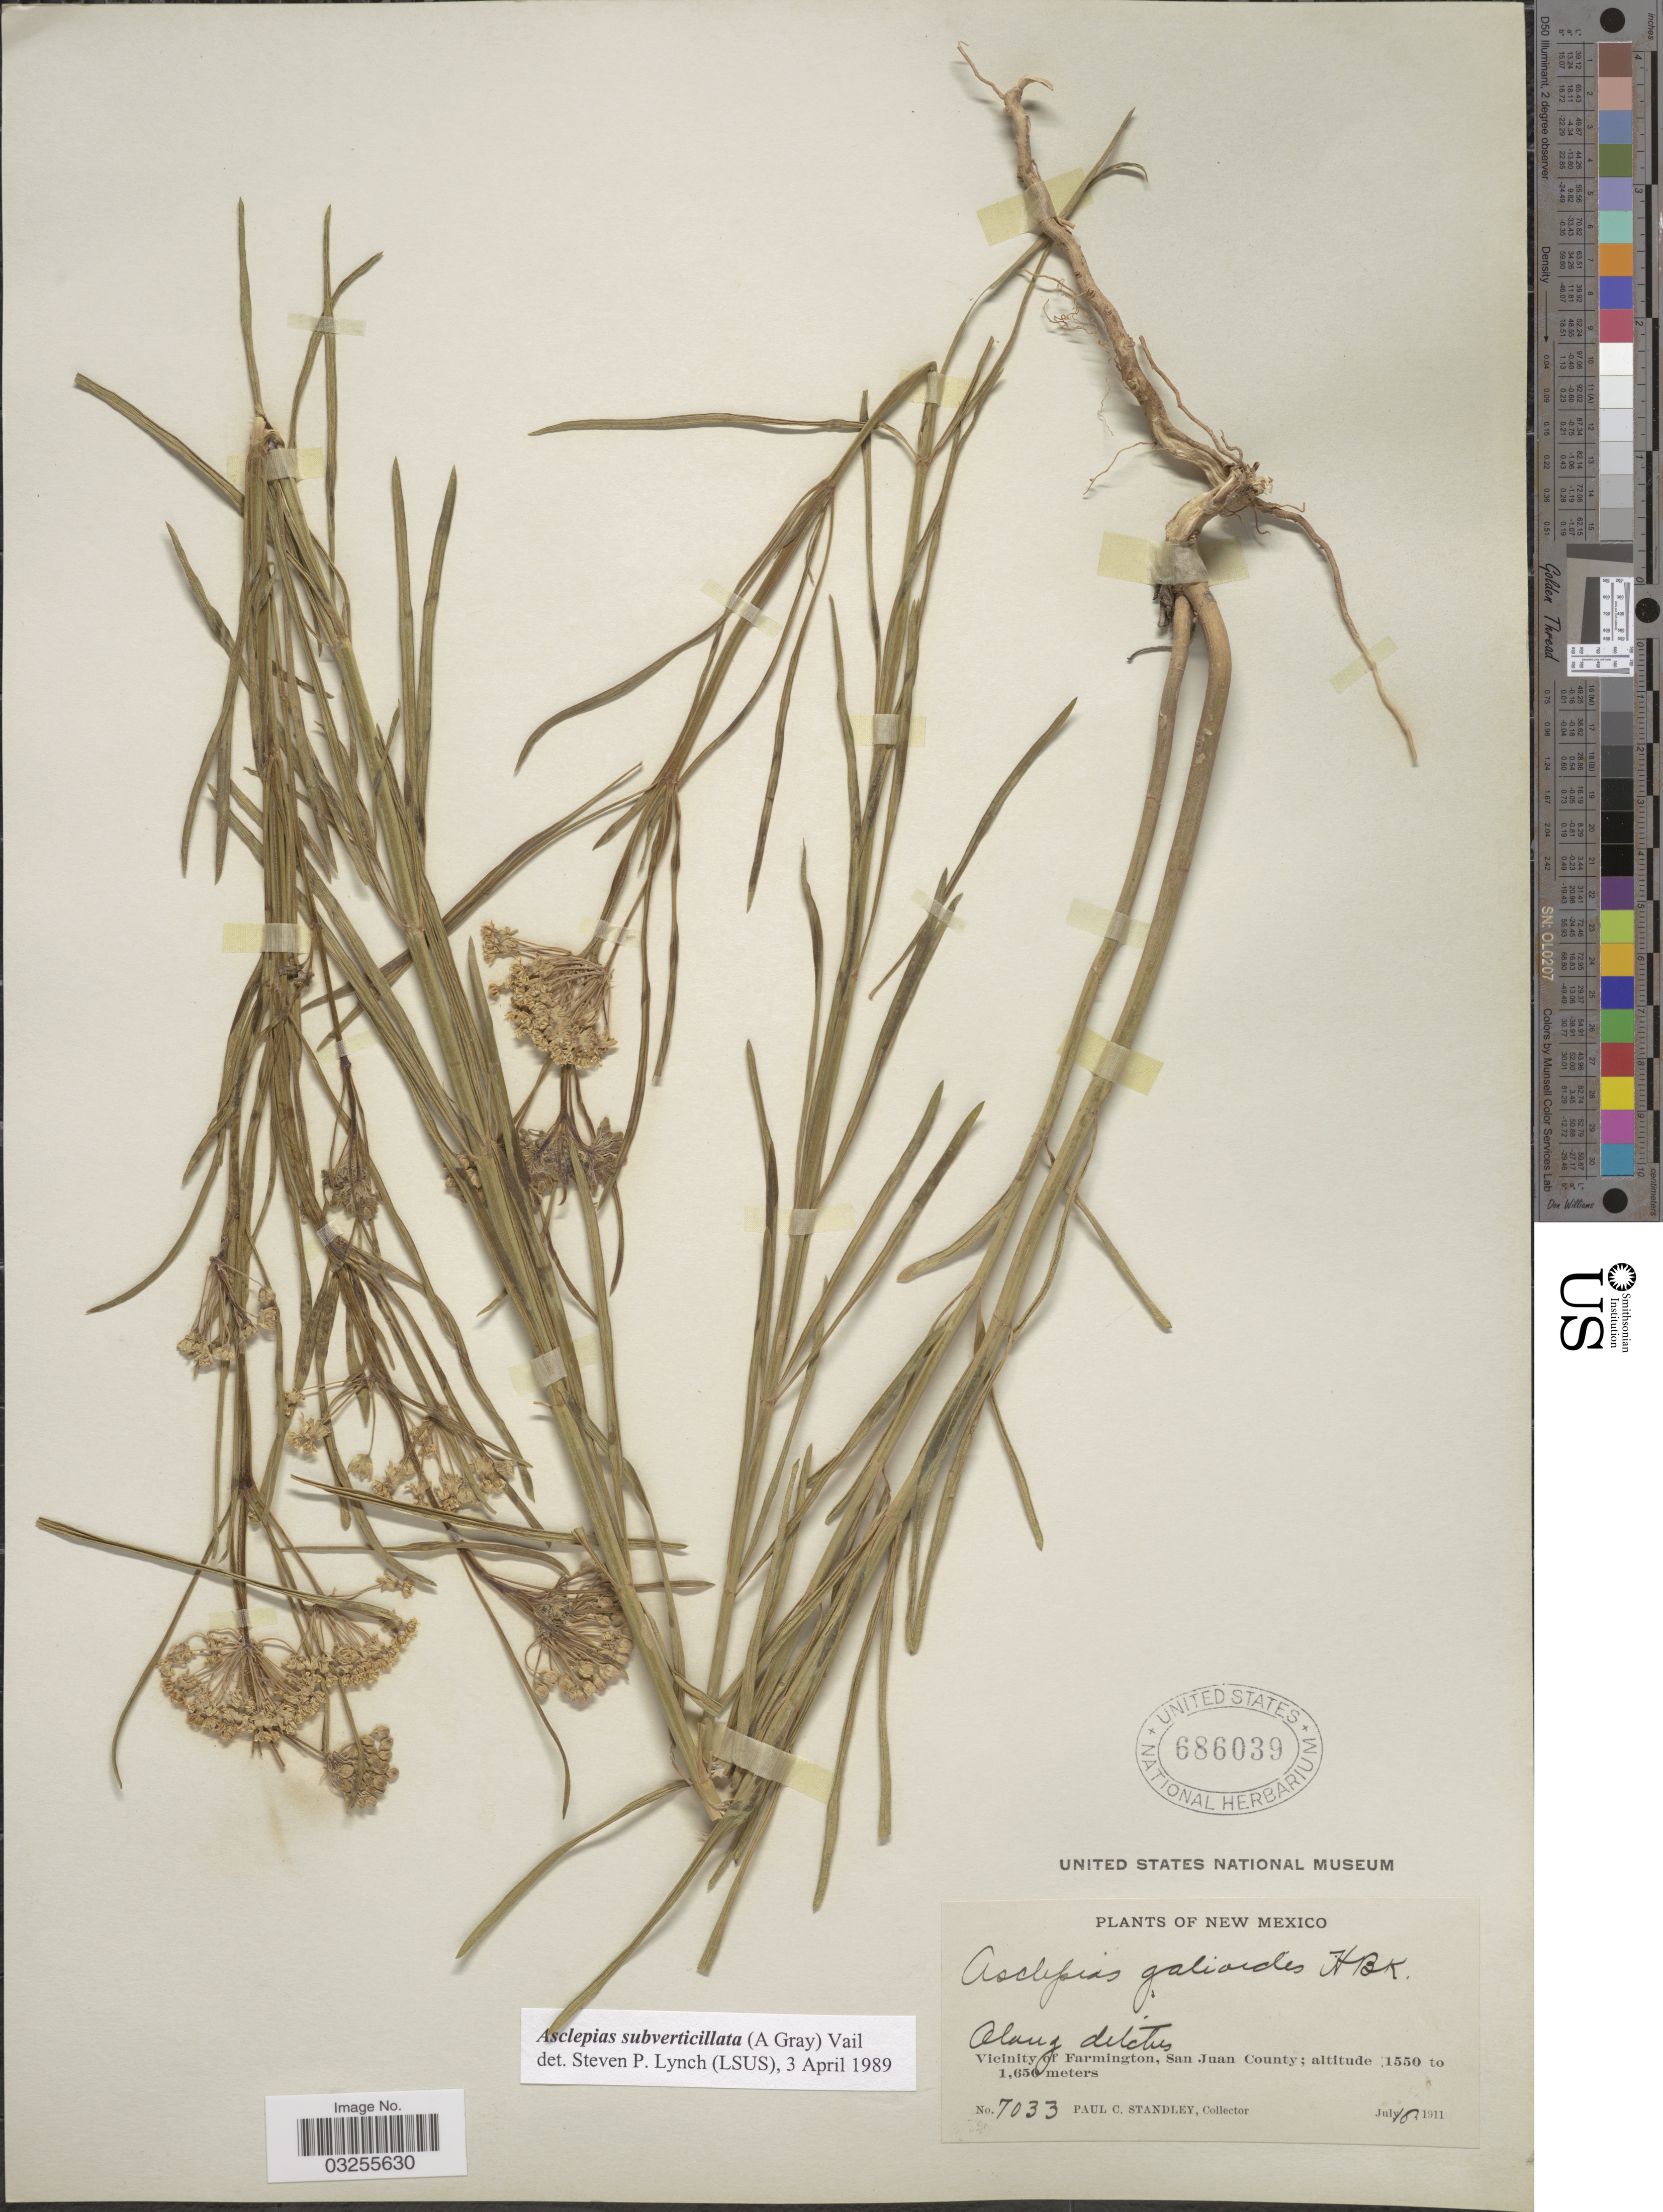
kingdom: Plantae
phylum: Tracheophyta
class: Magnoliopsida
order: Gentianales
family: Apocynaceae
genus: Asclepias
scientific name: Asclepias subverticillata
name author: (A. Gray) Vail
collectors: P. C. Standley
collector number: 7033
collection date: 1911-07-16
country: United States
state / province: New Mexico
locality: Along ditches. Vicinity of Farmington, San Juan County.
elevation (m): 1550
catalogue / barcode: US 686039